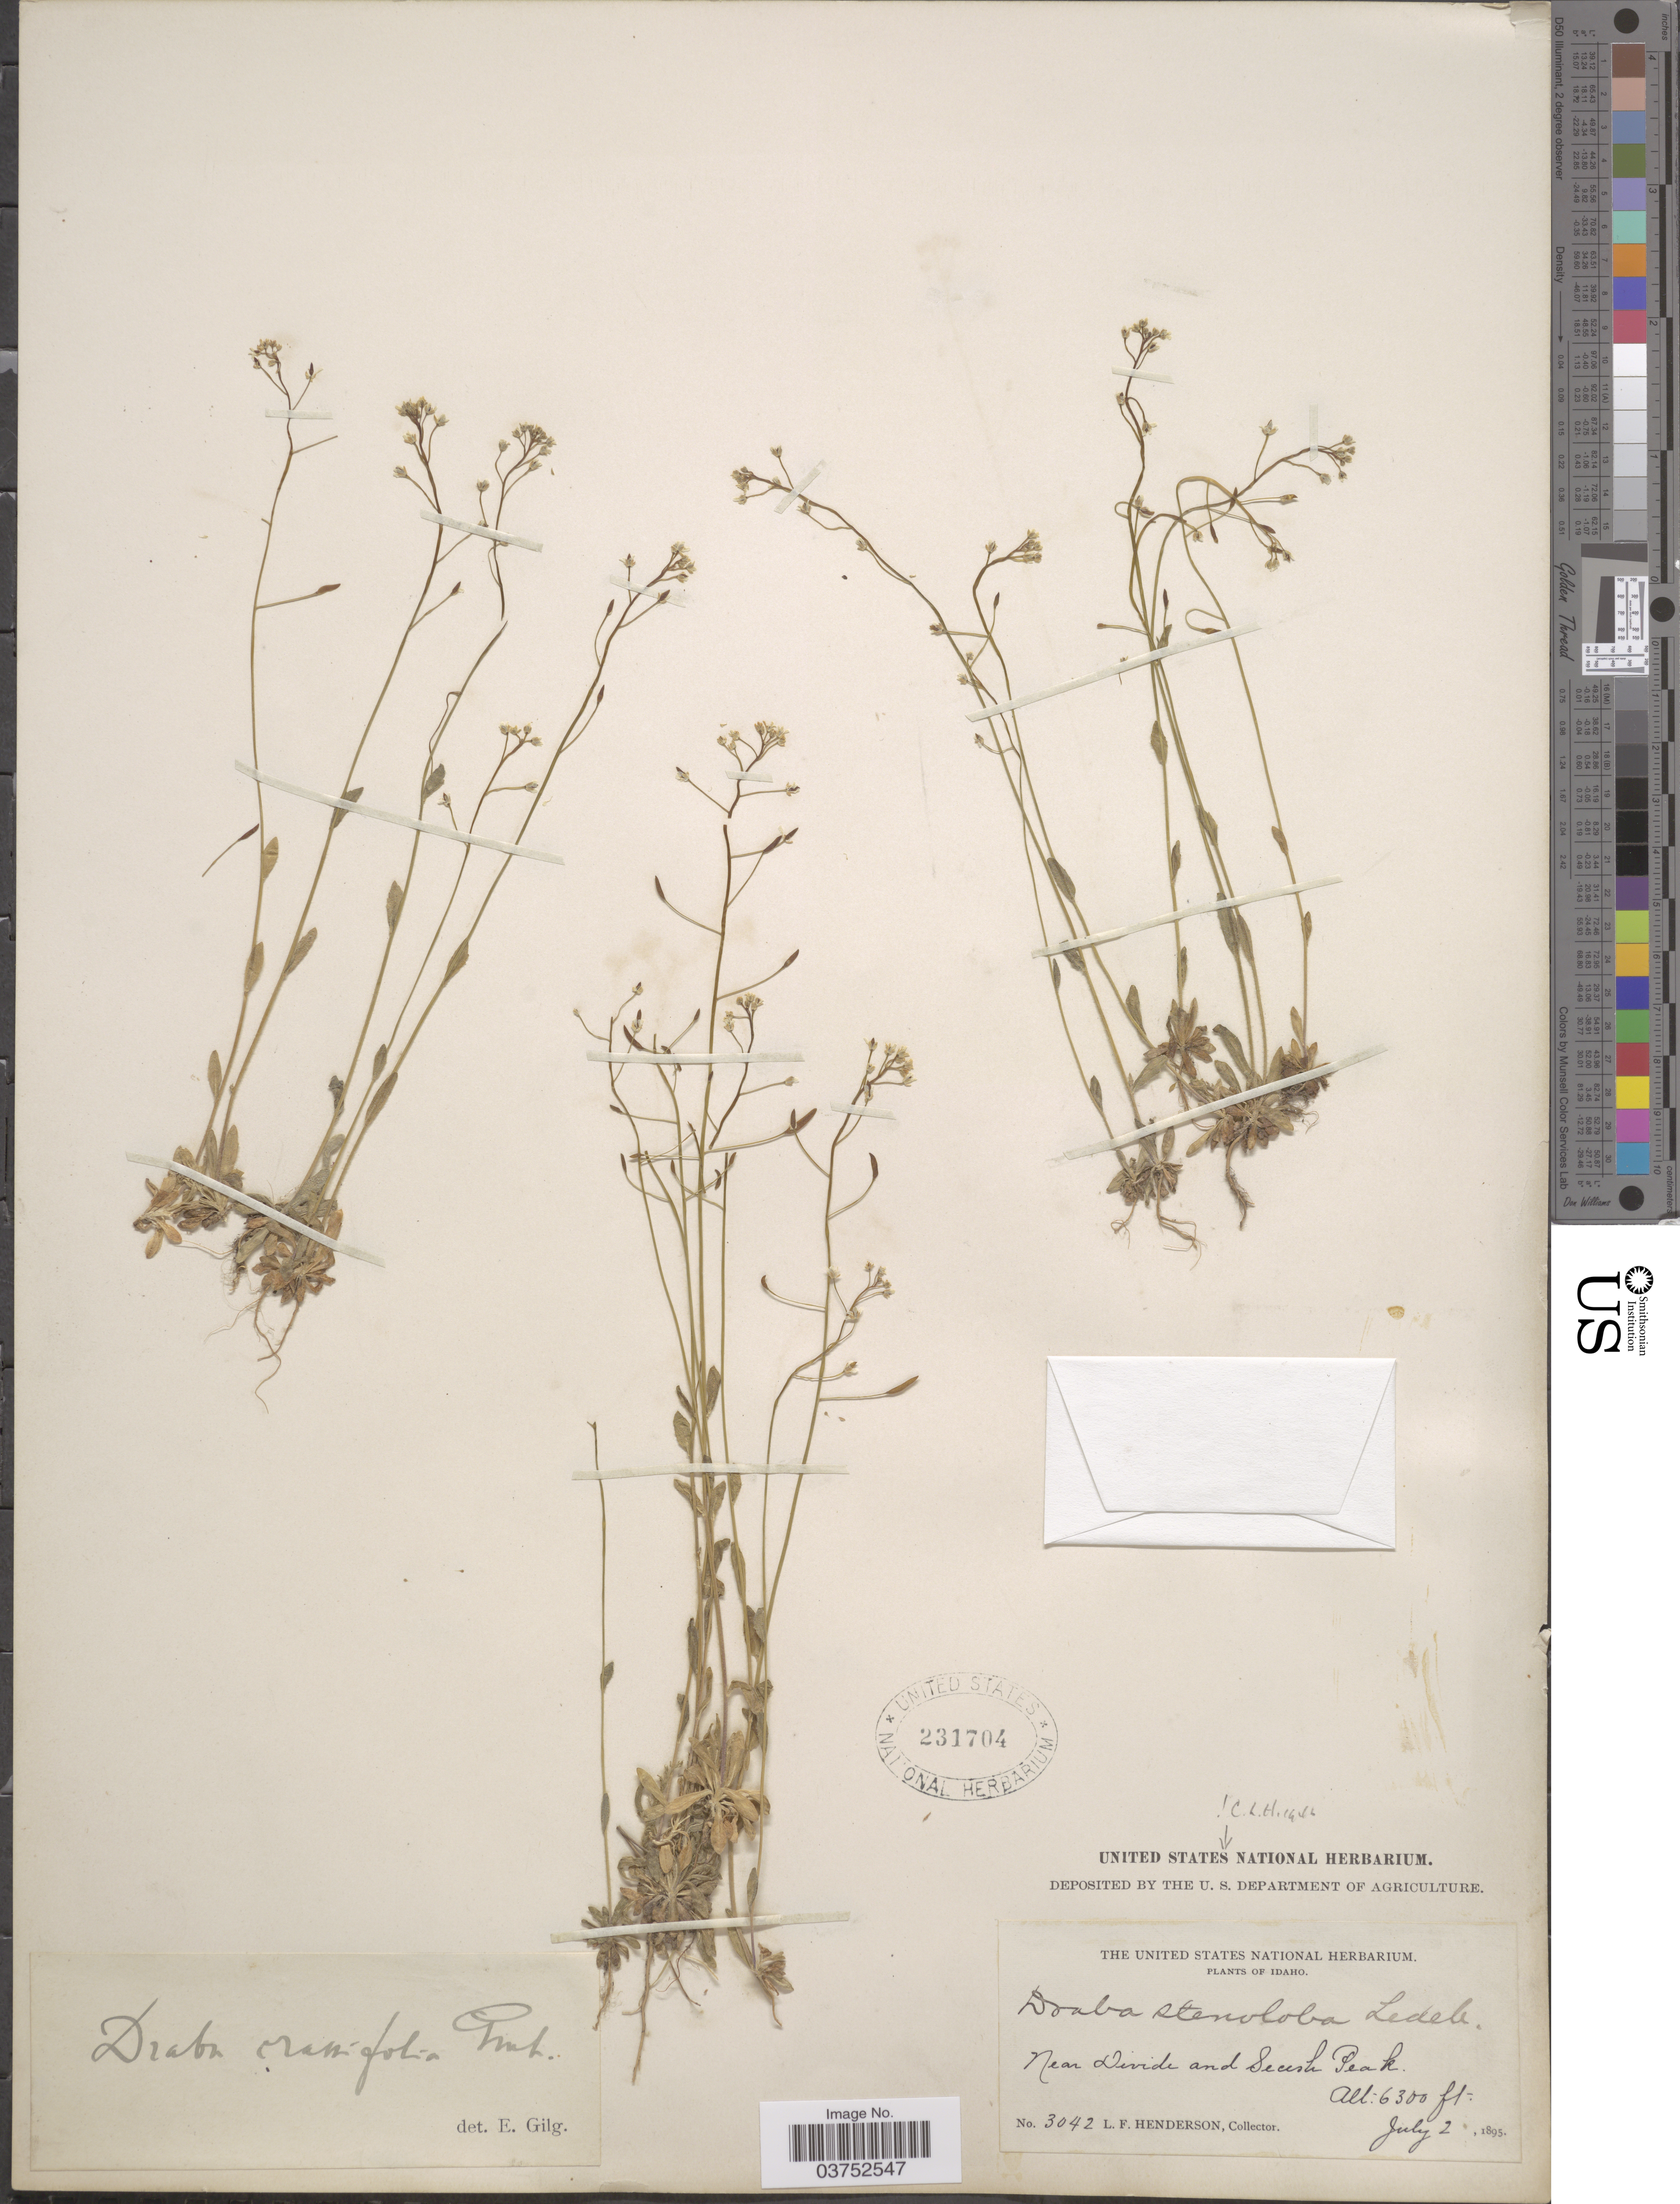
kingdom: Plantae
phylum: Tracheophyta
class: Magnoliopsida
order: Brassicales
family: Brassicaceae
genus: Draba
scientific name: Draba stenoloba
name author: Ledeb.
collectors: L. Henderson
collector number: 3042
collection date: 1895-07-02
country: United States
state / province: Idaho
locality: Near Divide and Secesh Peak.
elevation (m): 1920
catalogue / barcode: US 231704